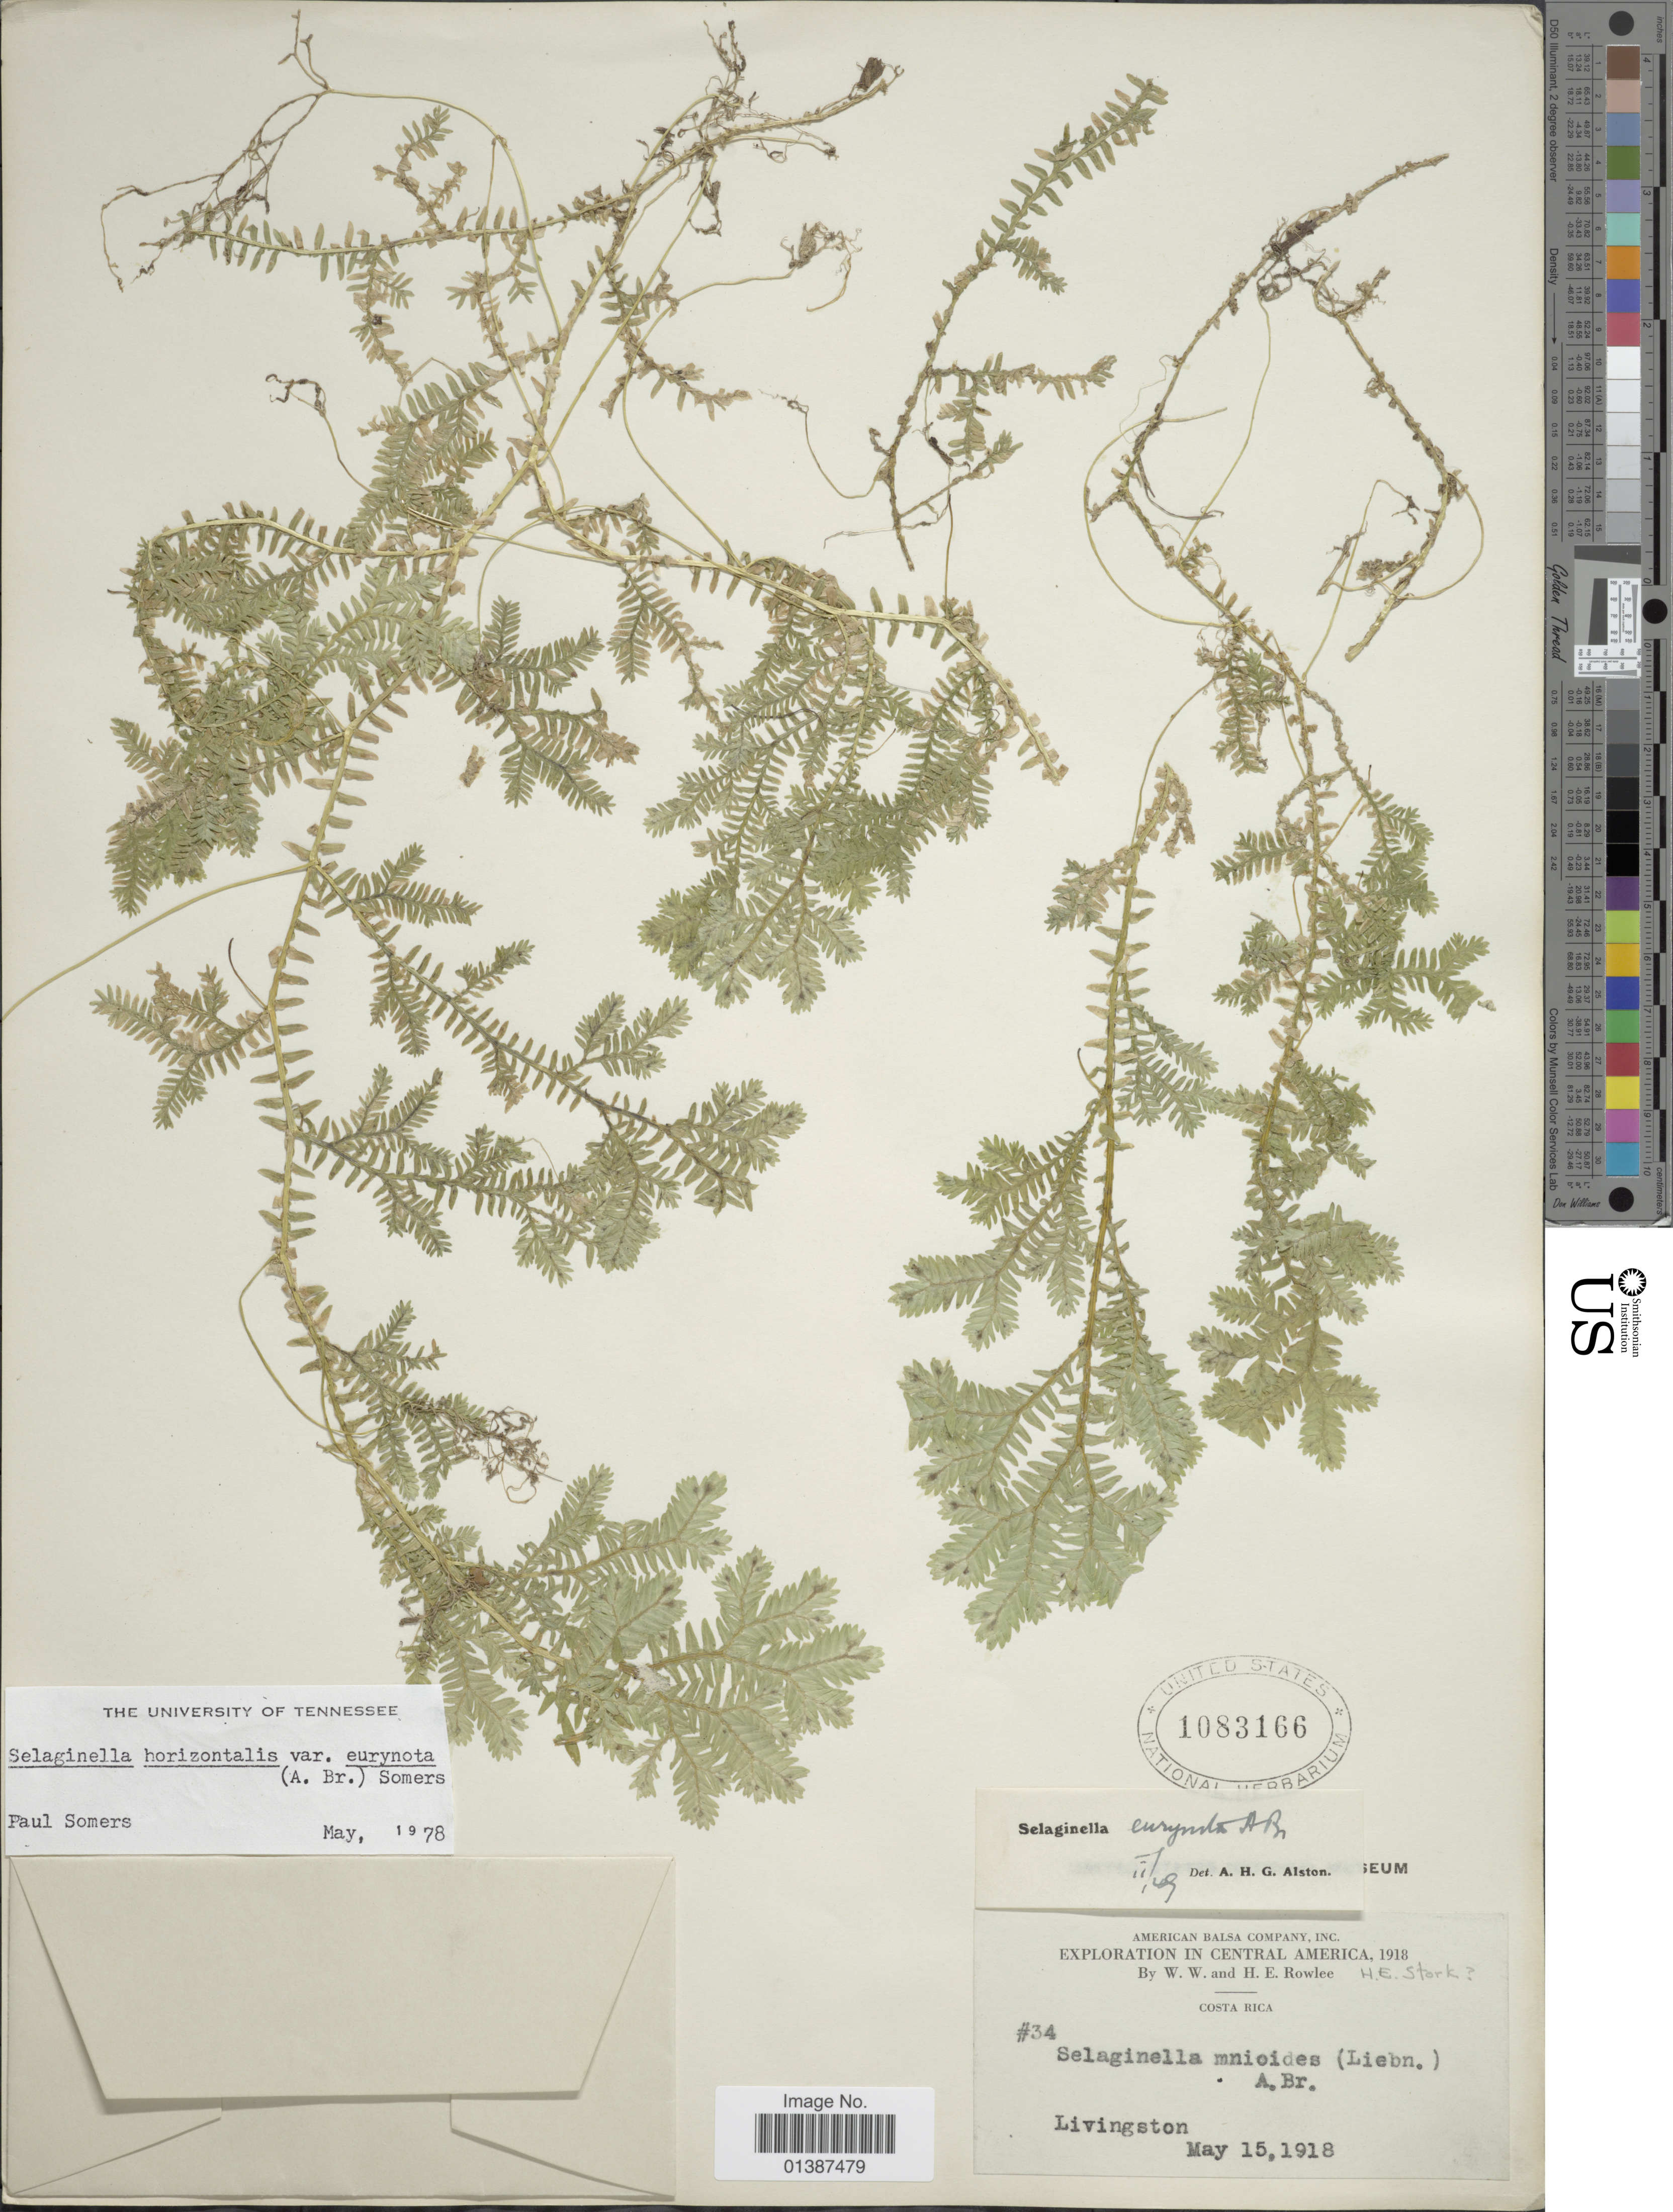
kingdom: Plantae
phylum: Tracheophyta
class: Lycopodiopsida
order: Selaginellales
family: Selaginellaceae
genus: Selaginella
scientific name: Selaginella eurynota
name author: A. Braun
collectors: W. W. Rowlee & H. E. Rowlee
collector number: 34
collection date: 1918-05-15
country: Costa Rica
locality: Livingston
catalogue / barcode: US 1083166